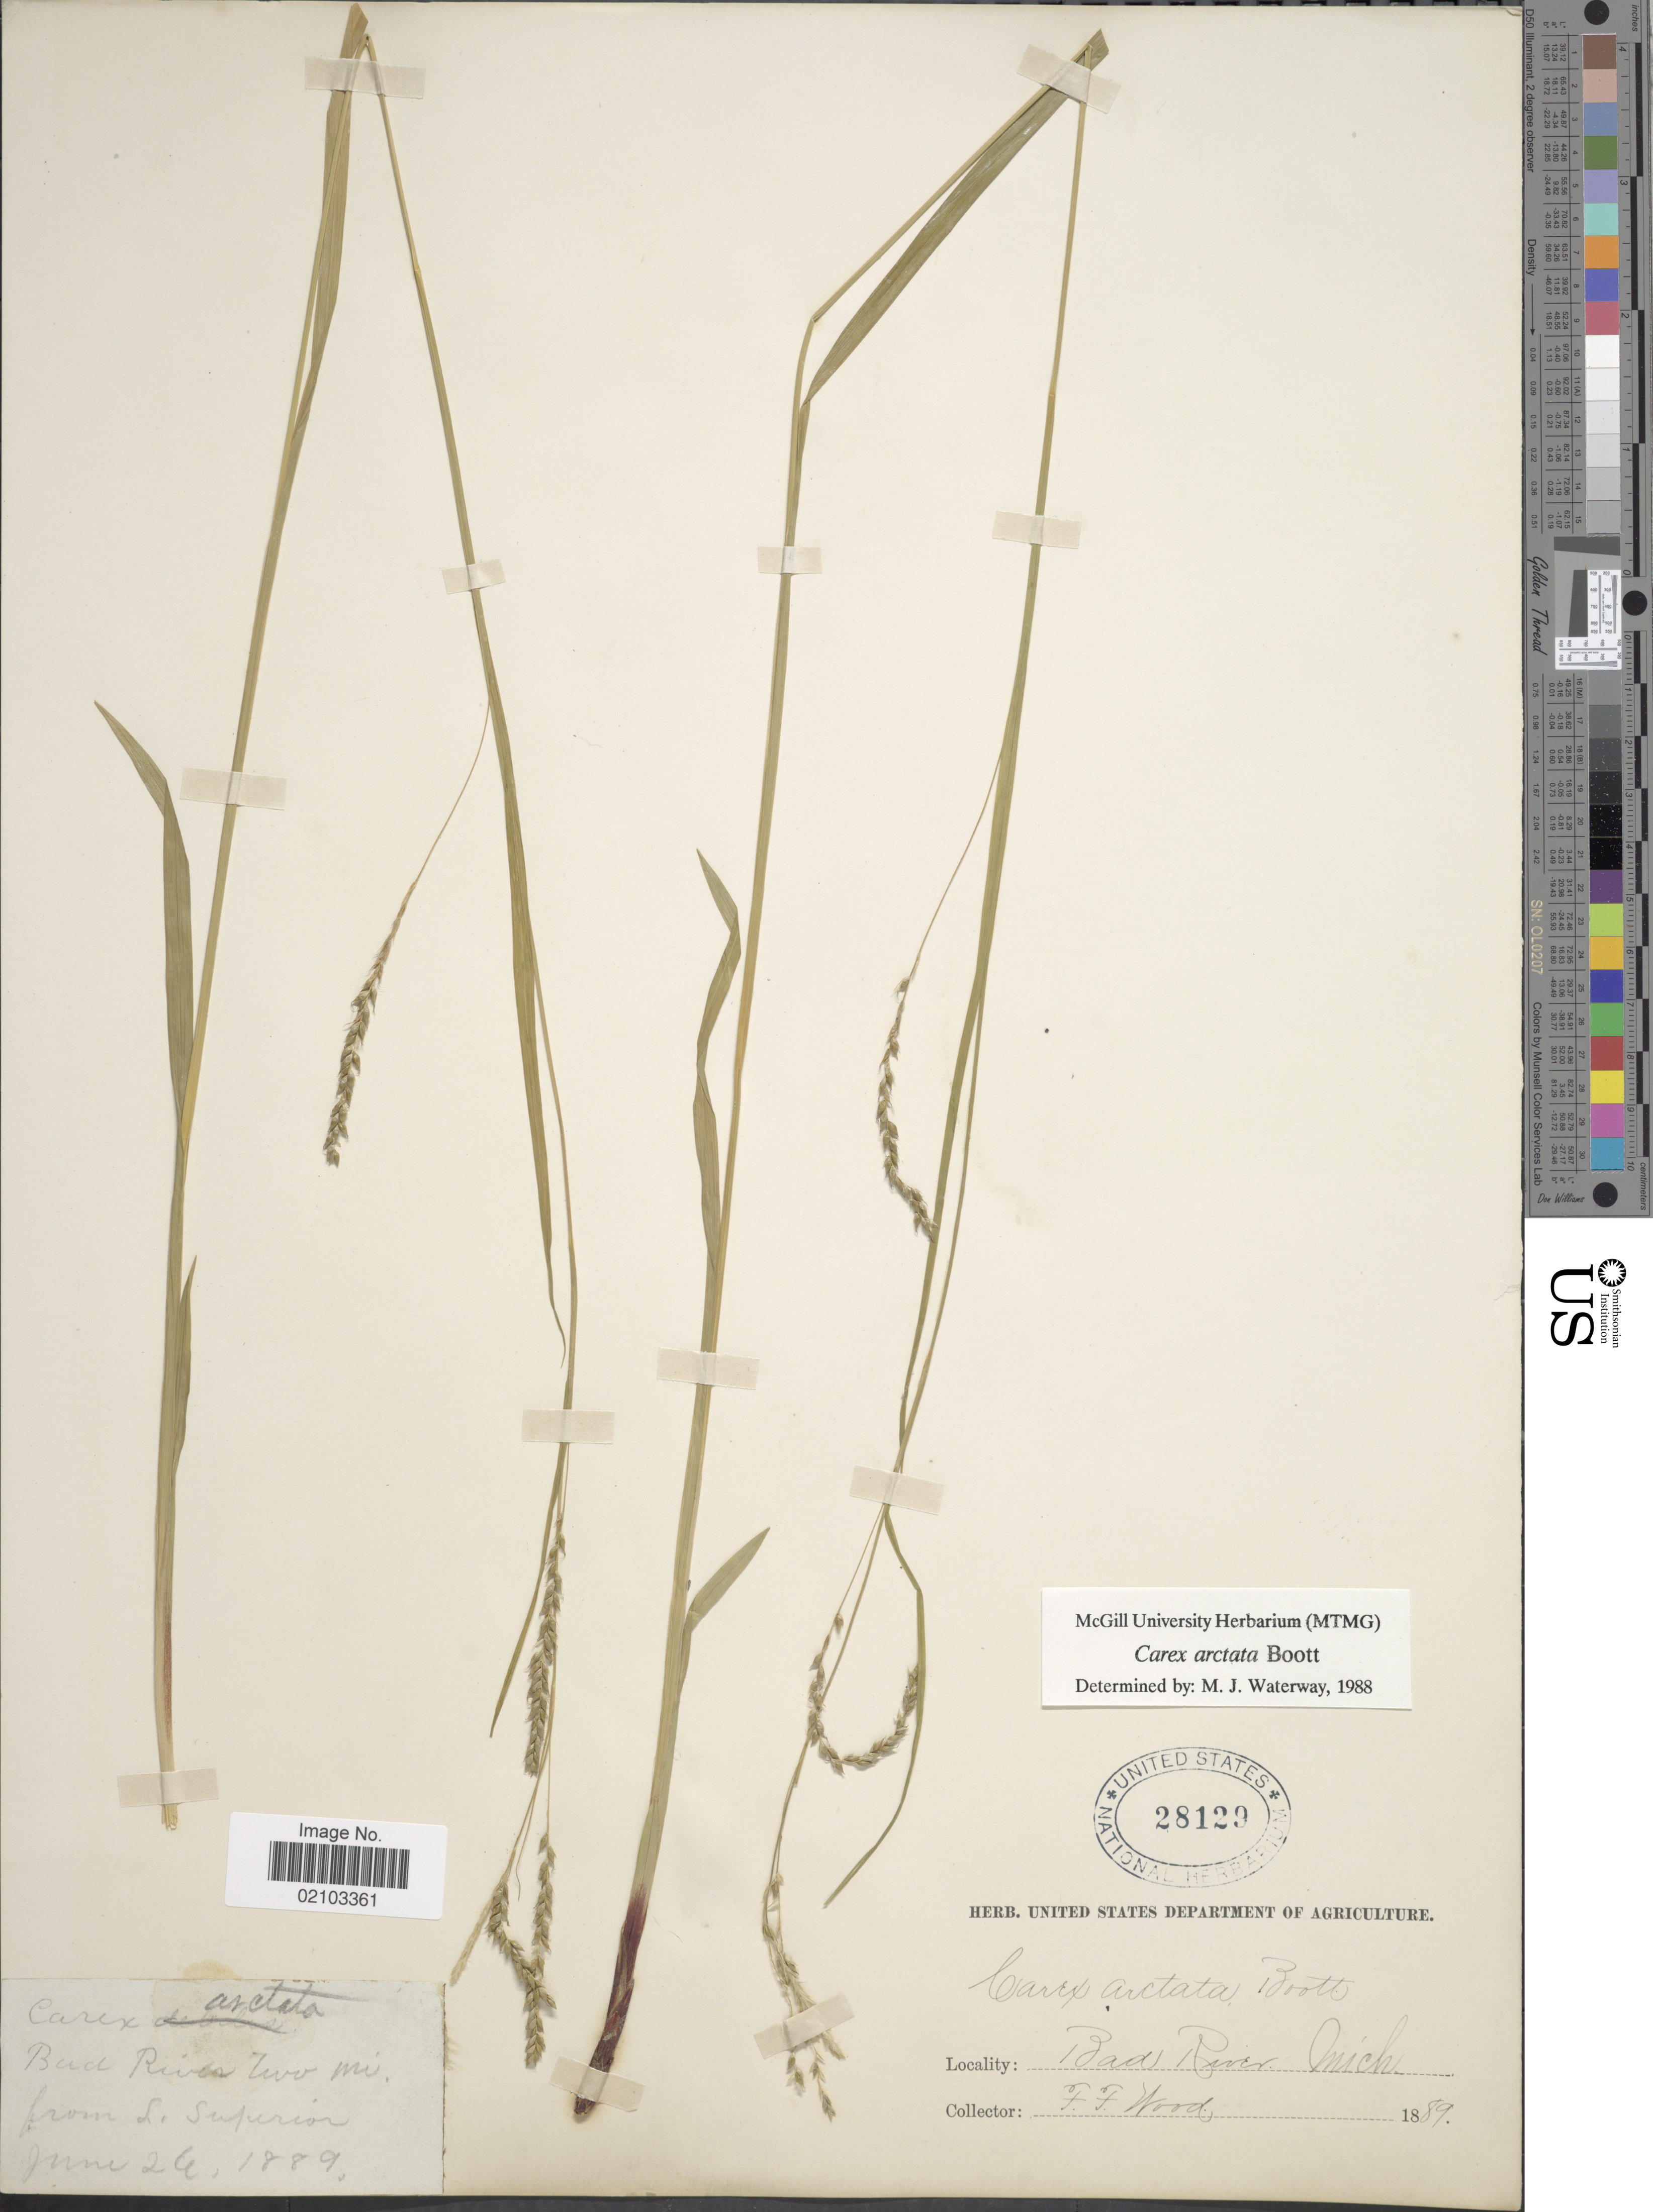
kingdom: Plantae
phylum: Tracheophyta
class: Liliopsida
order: Poales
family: Cyperaceae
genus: Carex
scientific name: Carex arctata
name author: Boott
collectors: F. Wood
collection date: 1889-06-26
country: United States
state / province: Michigan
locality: Bad River two mi. from L. Superior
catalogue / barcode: US 28129